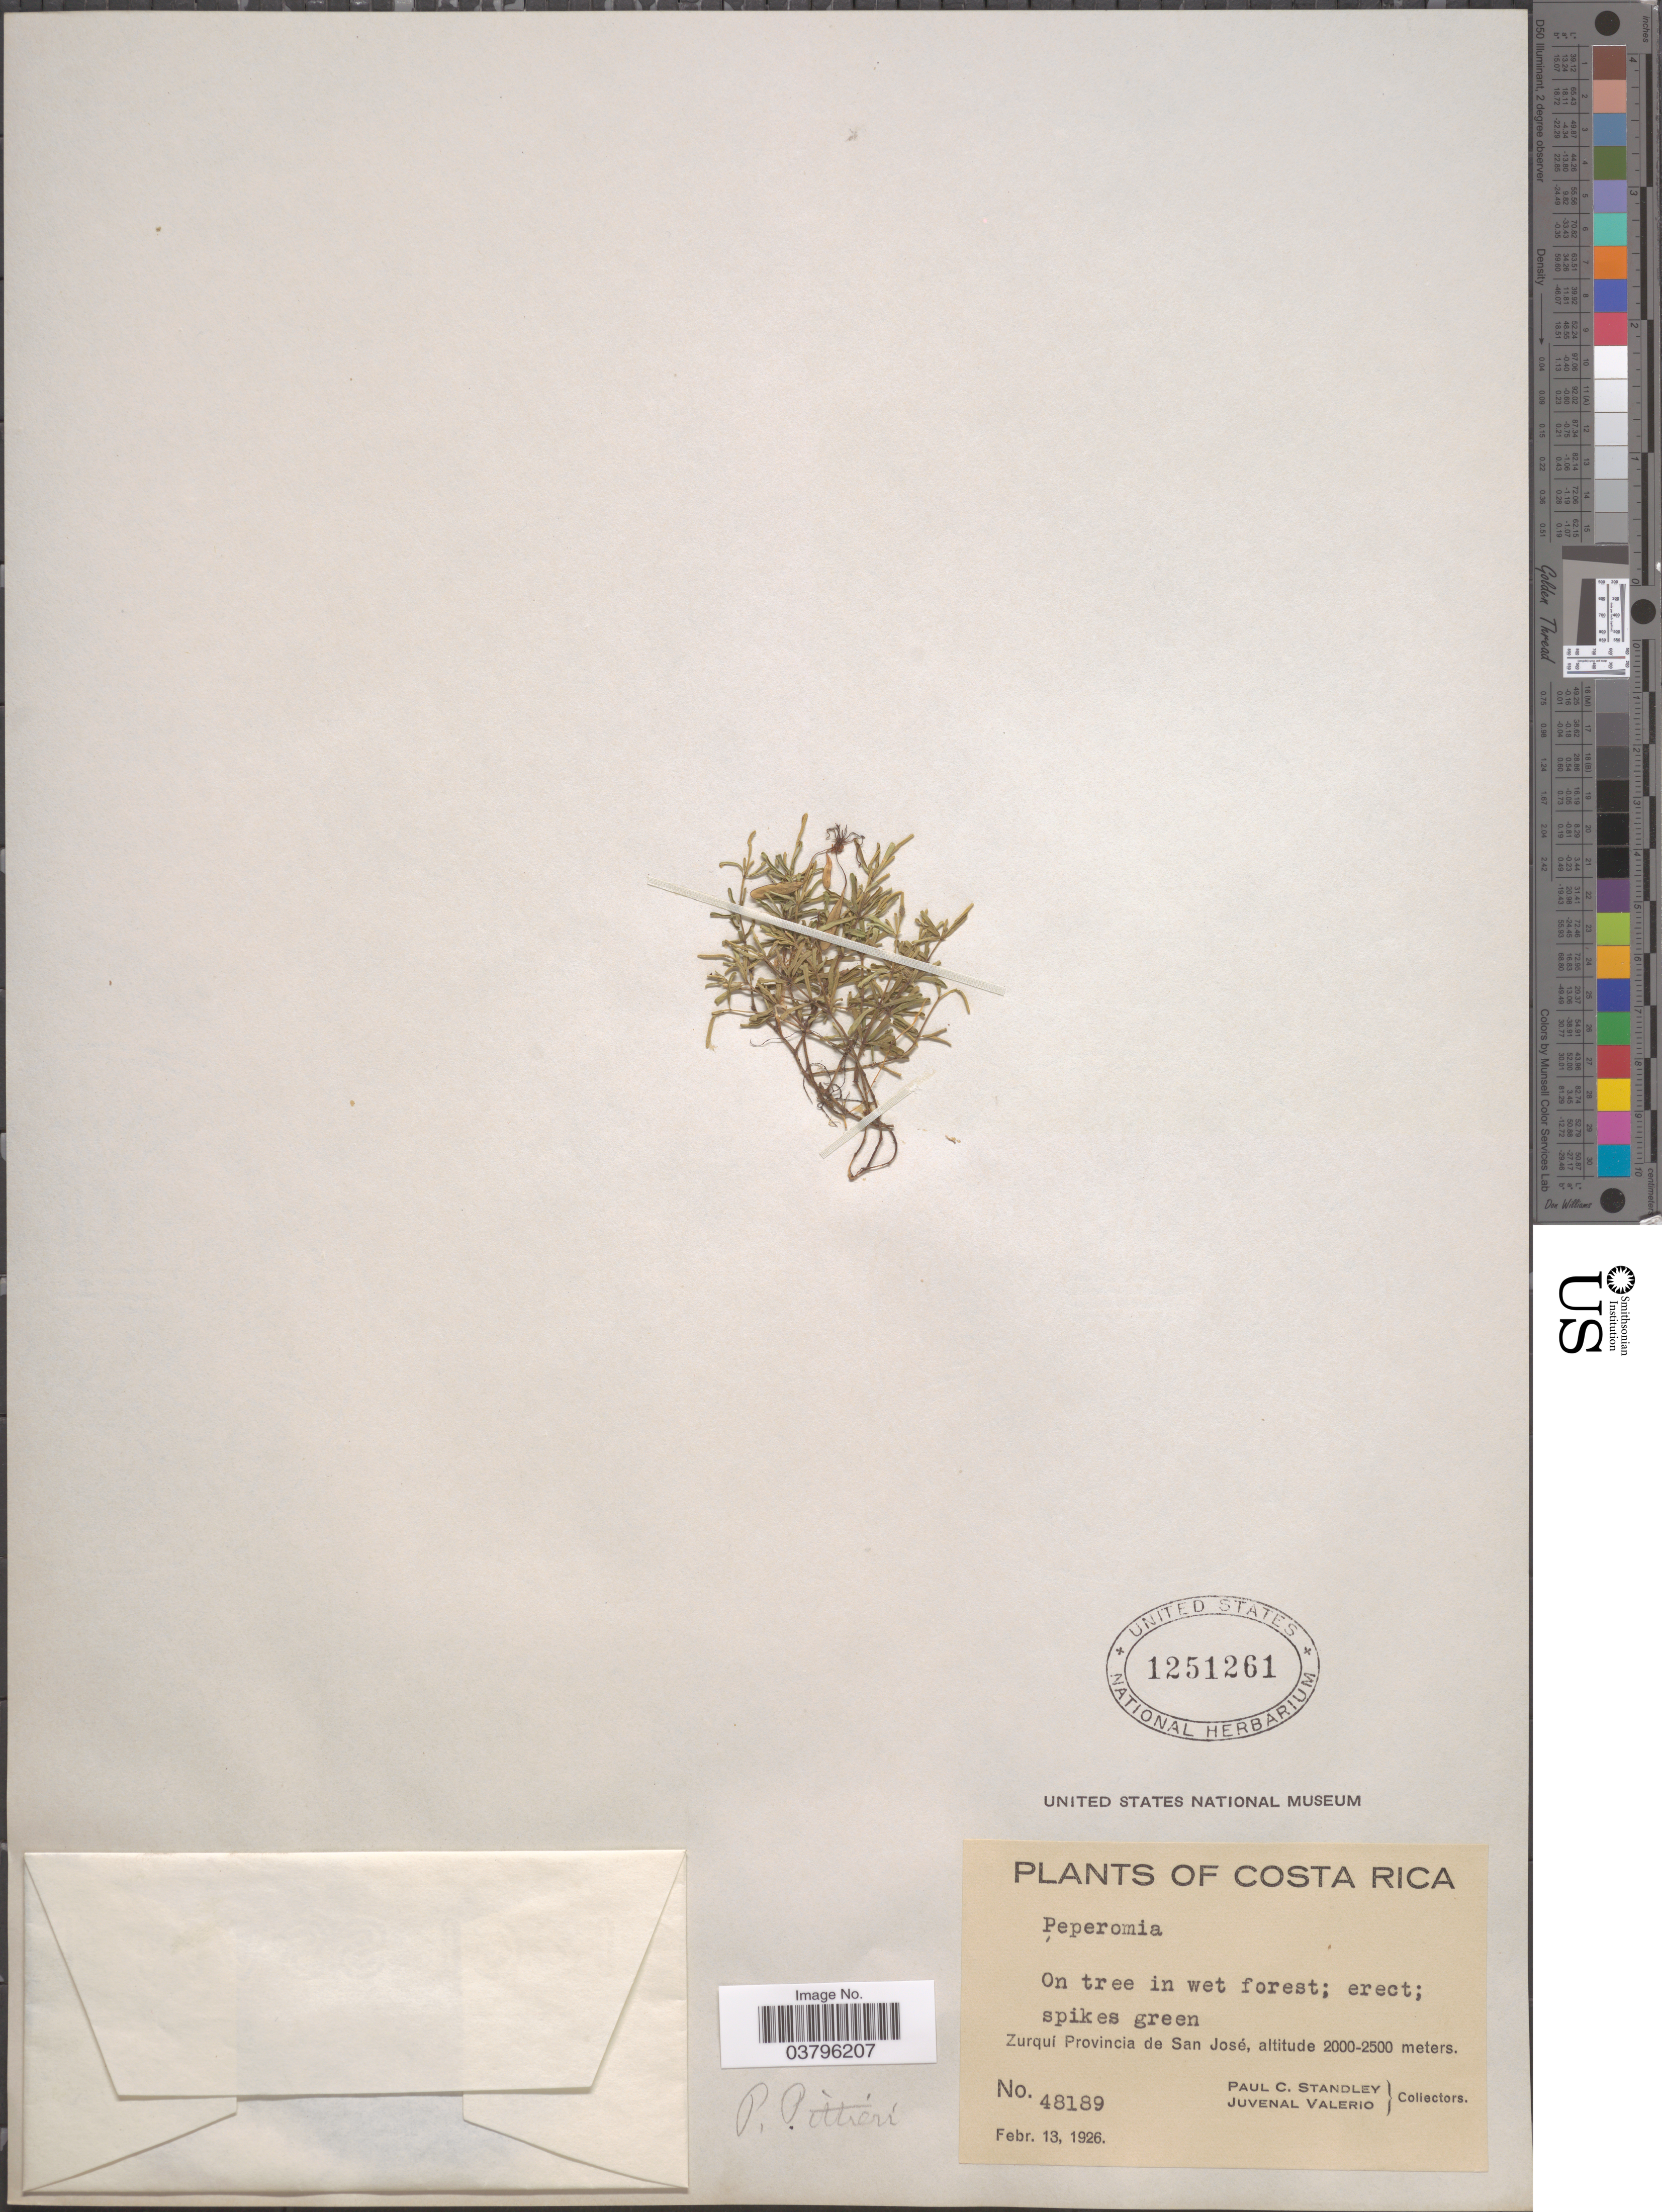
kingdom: Plantae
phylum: Tracheophyta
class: Magnoliopsida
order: Piperales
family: Piperaceae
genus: Peperomia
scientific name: Peperomia pittieri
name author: C. DC.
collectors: P. C. Standley & J. Valerio R.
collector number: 48189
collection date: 1926-02-13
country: Costa Rica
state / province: San José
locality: Zurquí.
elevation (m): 2000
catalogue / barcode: US 1251261